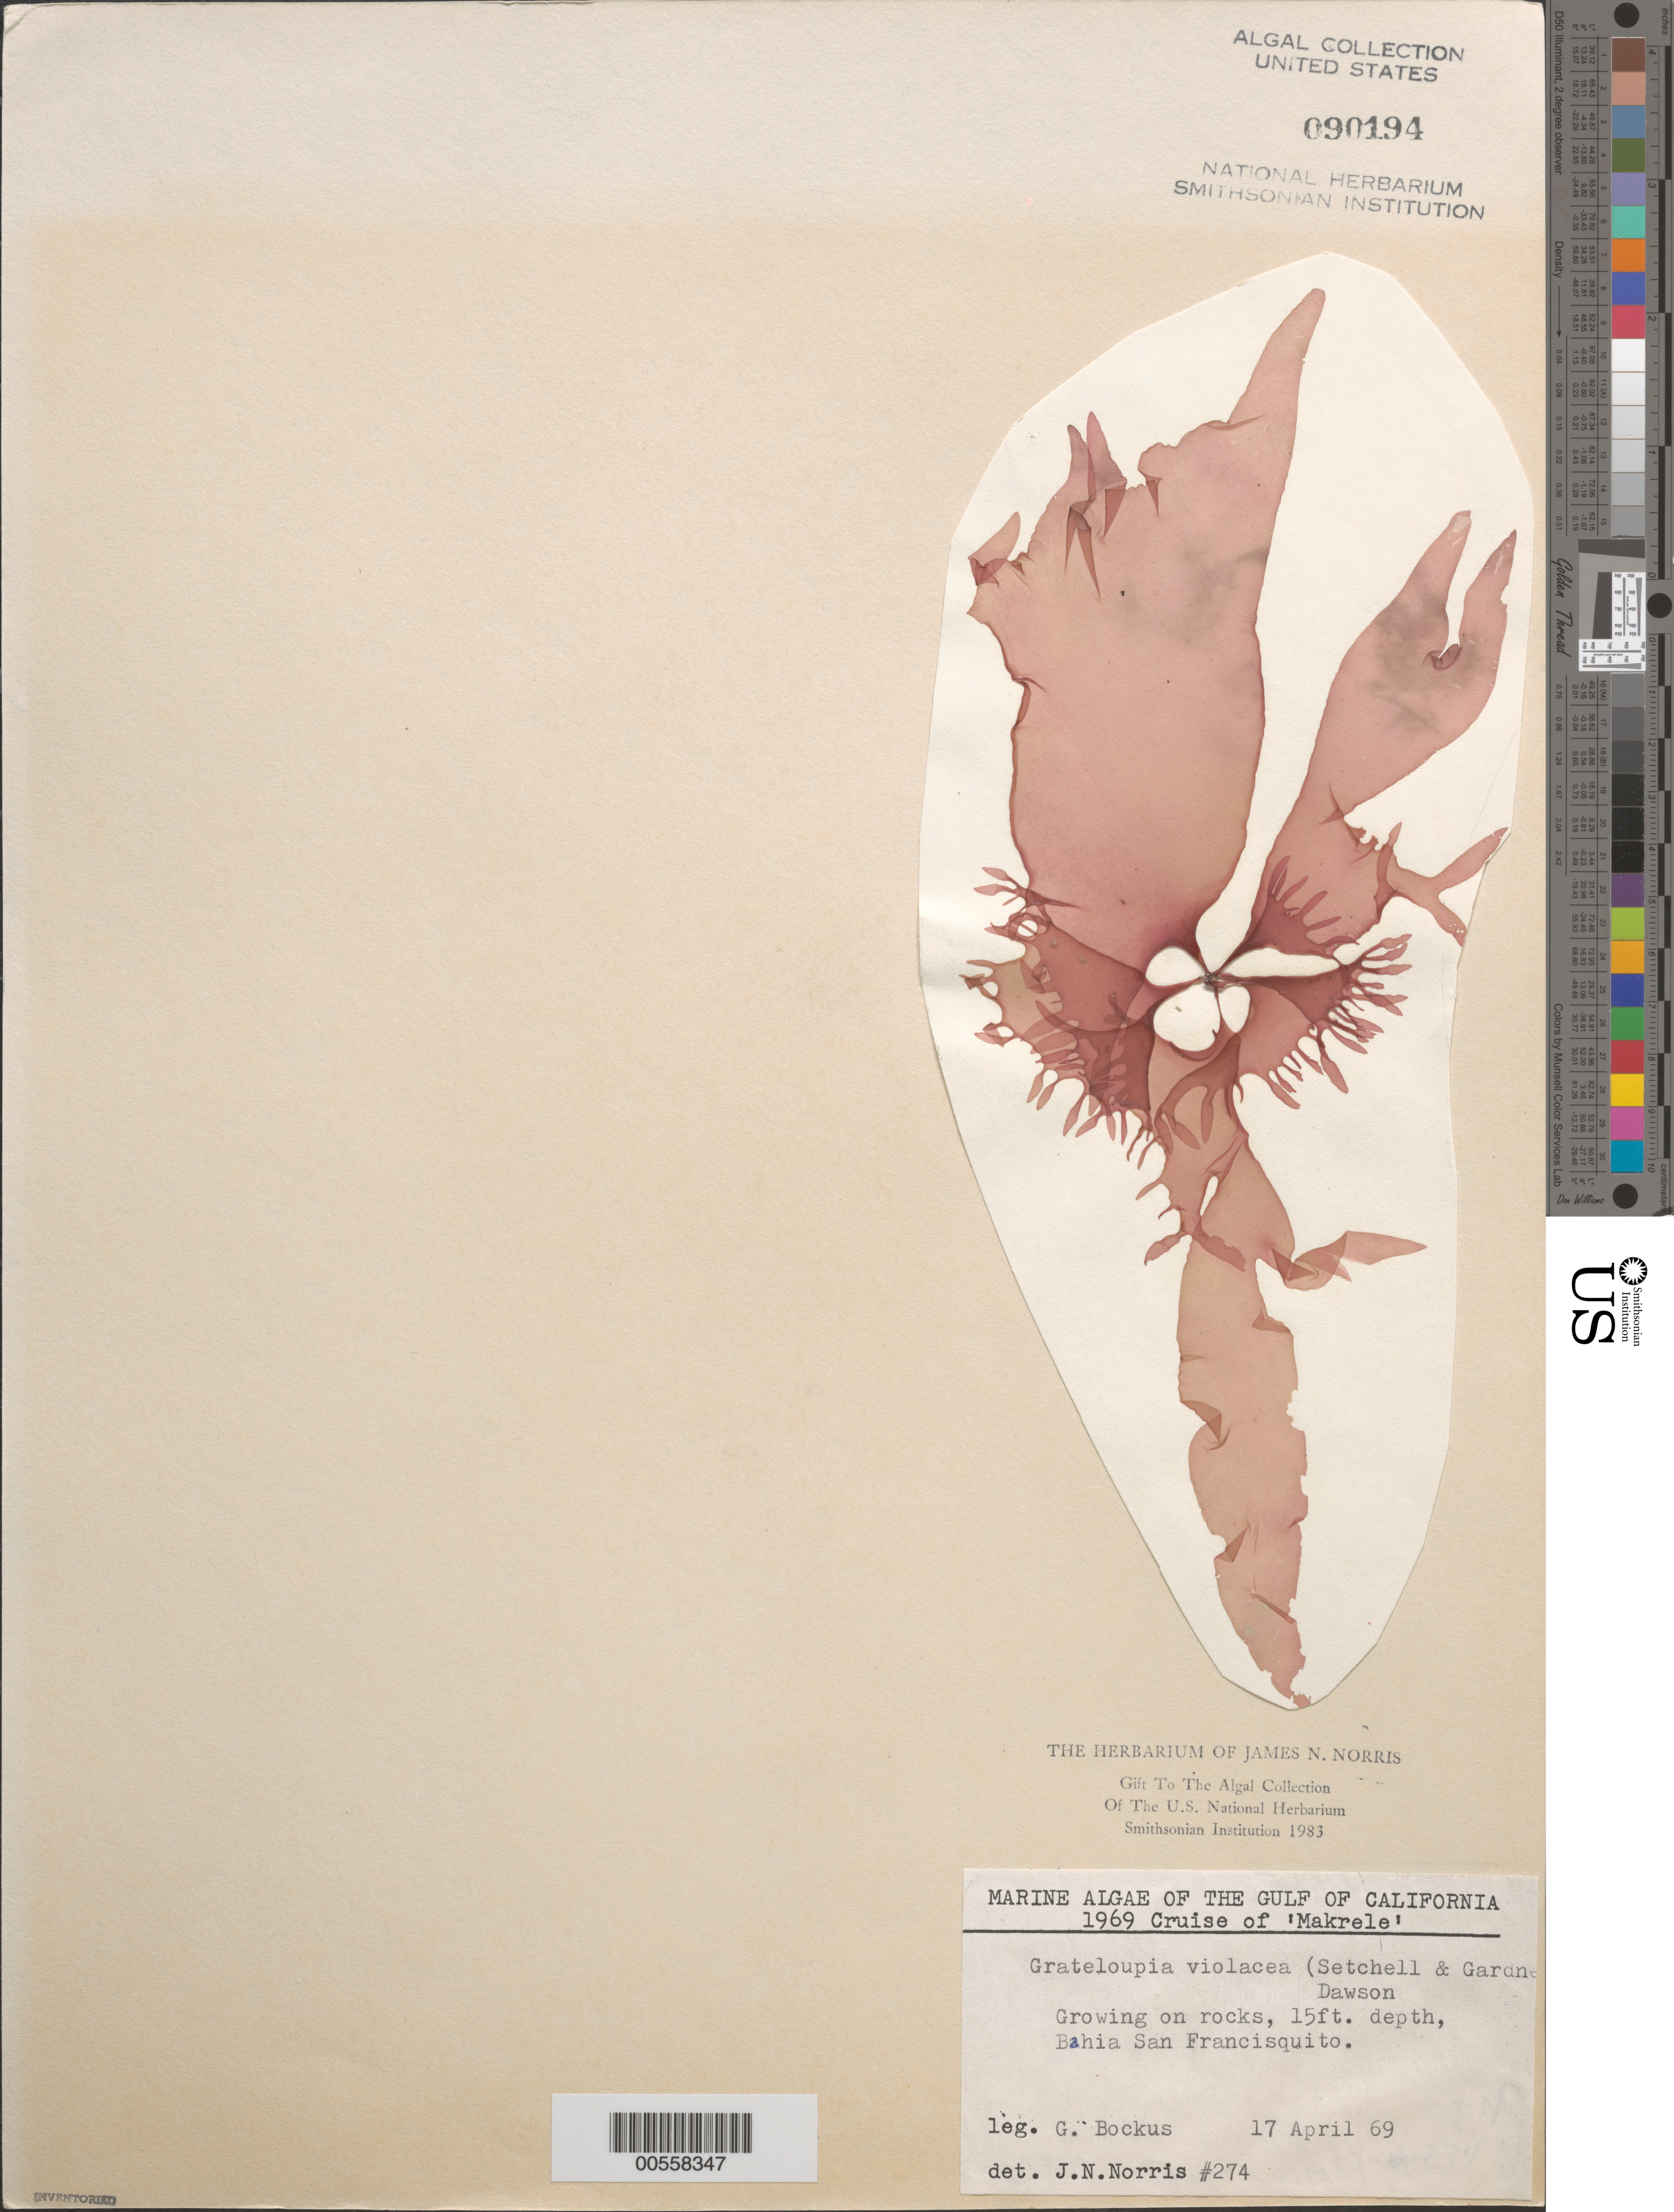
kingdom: Plantae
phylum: Rhodophyta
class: Florideophyceae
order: Halymeniales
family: Halymeniaceae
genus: Grateloupia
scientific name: Grateloupia violacea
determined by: Norris, James N.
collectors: G. Bockus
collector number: JN-274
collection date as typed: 17 Apr 1969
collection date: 1969-04-17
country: Mexico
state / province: Baja California Norte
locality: Bahia San Francisquito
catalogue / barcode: US 90194